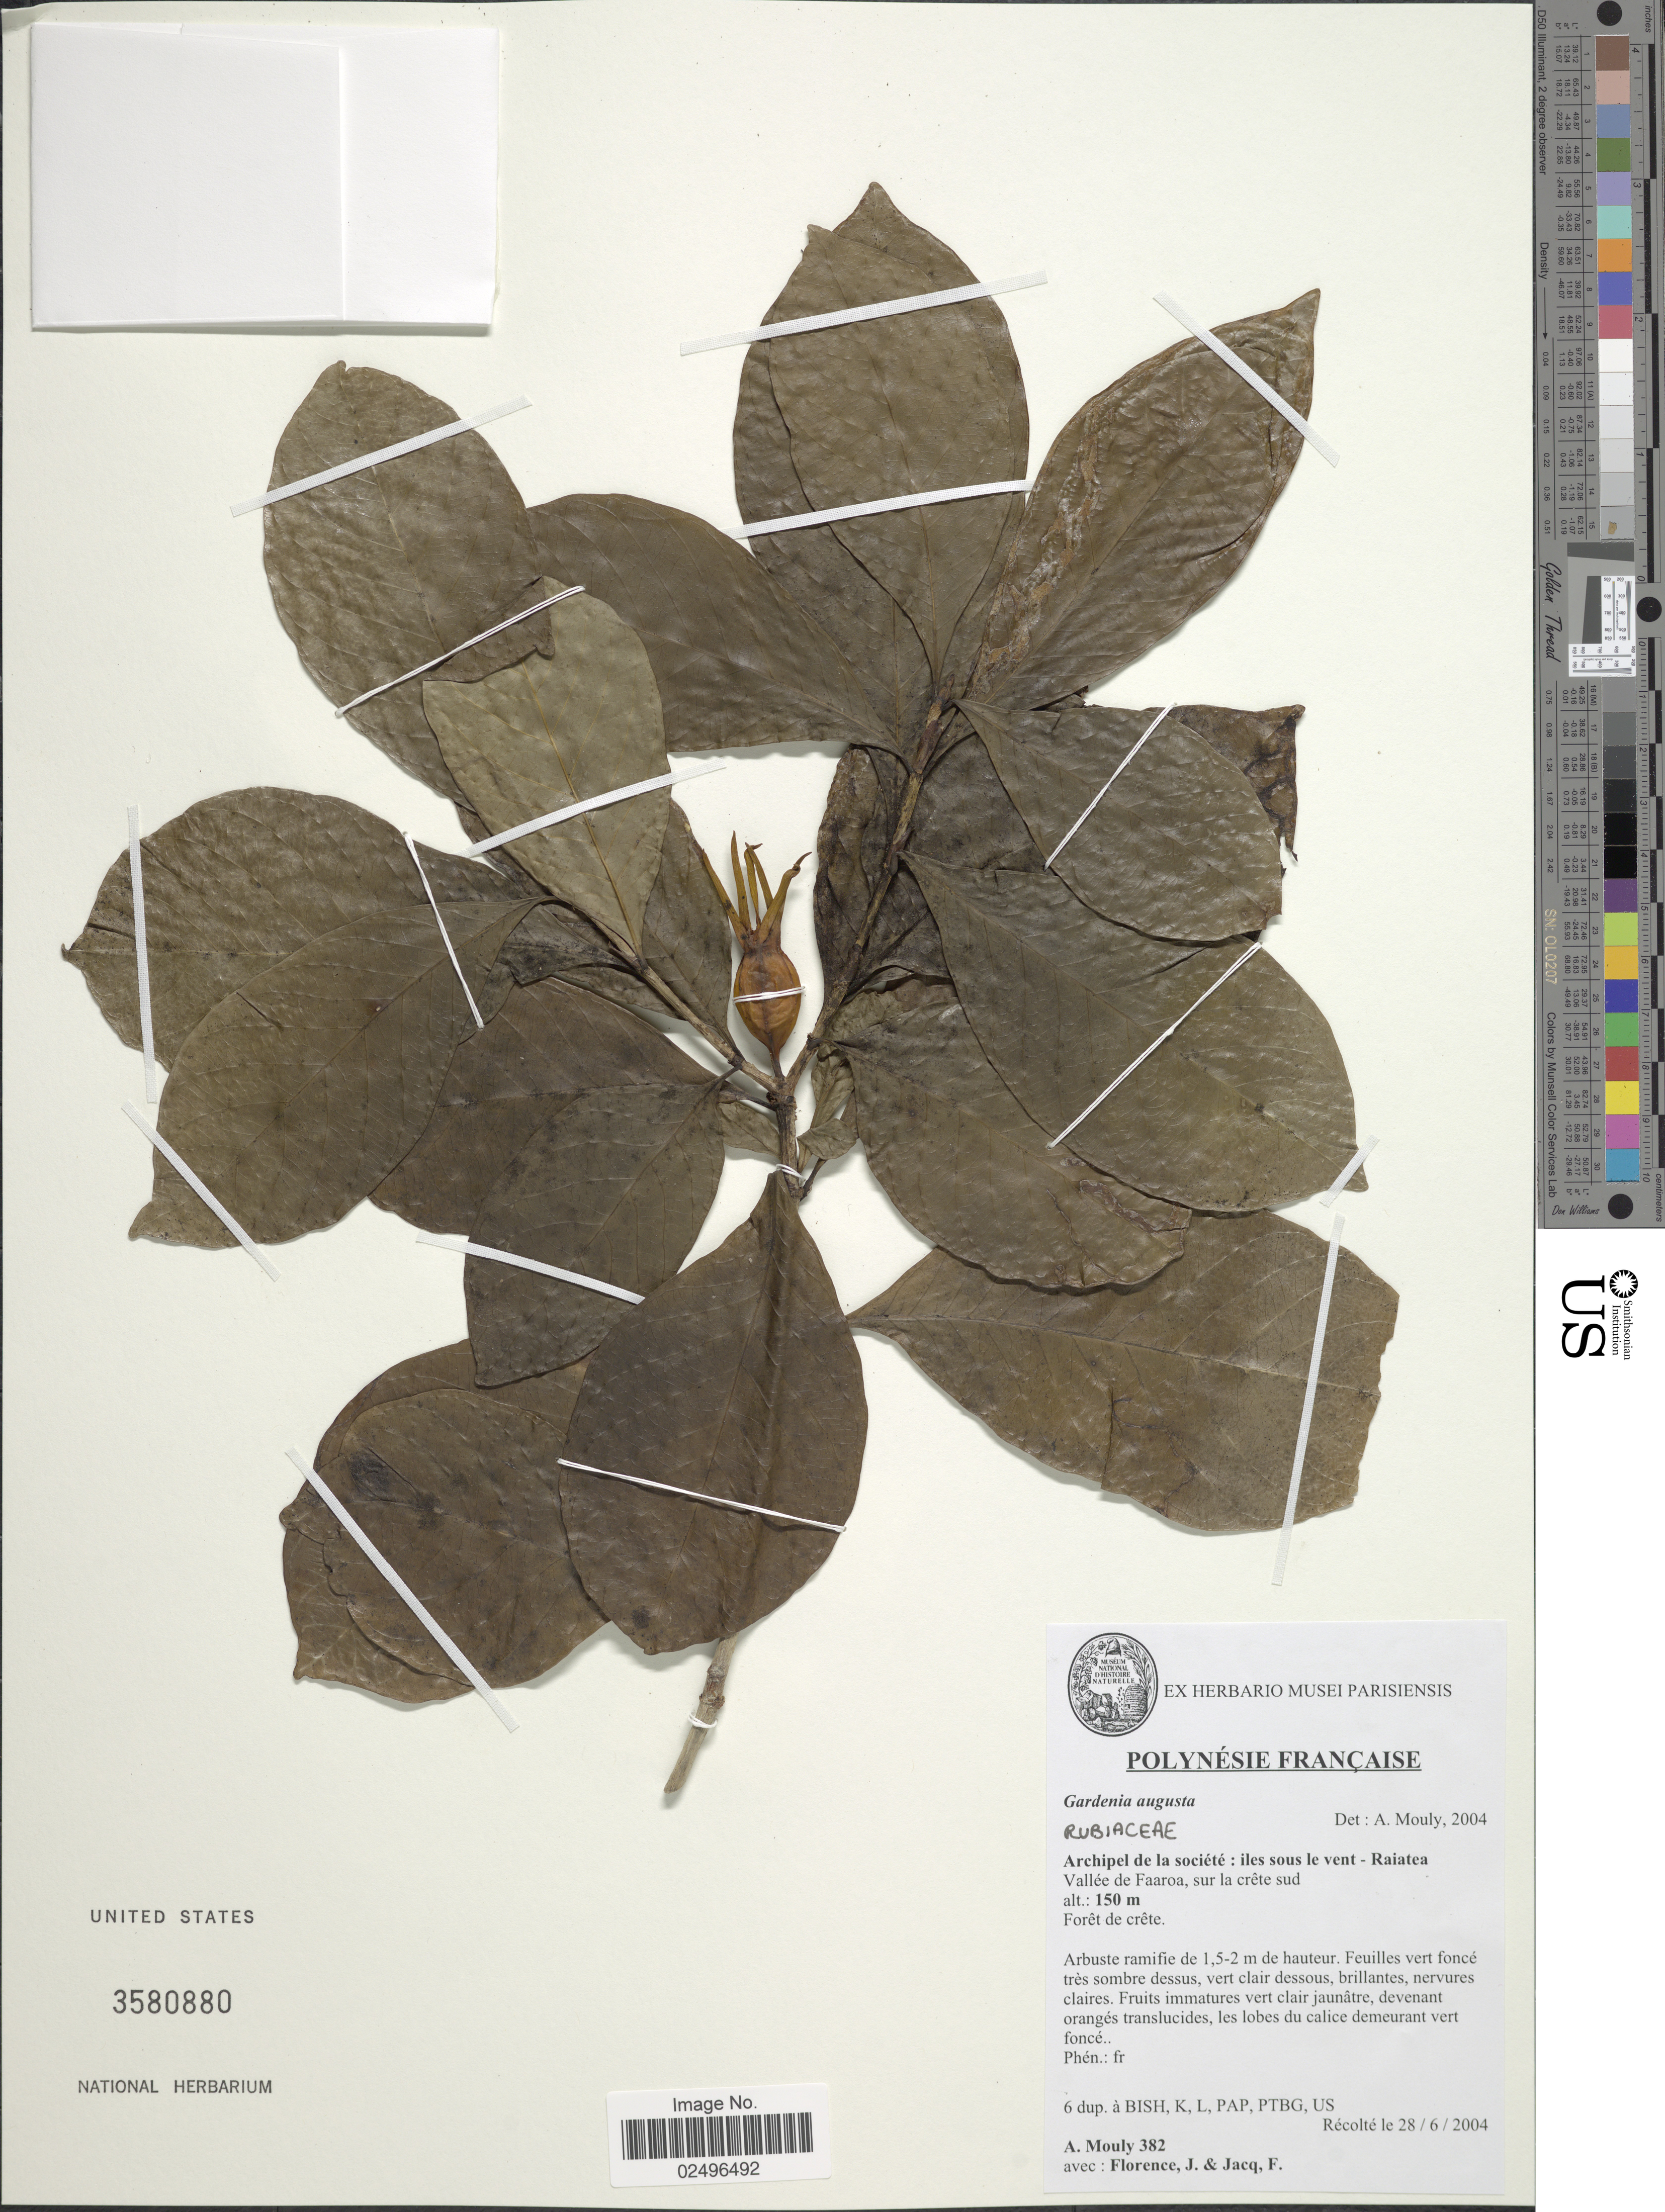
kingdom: Plantae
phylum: Tracheophyta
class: Magnoliopsida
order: Gentianales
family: Rubiaceae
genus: Gardenia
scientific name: Gardenia augusta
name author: (L.) Merr.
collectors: A. Mouly, J. Florence & F. Jacq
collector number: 382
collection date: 2004-06-28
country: French Polynesia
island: Raiatea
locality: Archipel de la societe: iles sous le vent - Raiatea, Valle de Faaroa, sur la crete sud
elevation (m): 150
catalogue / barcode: US 3580880